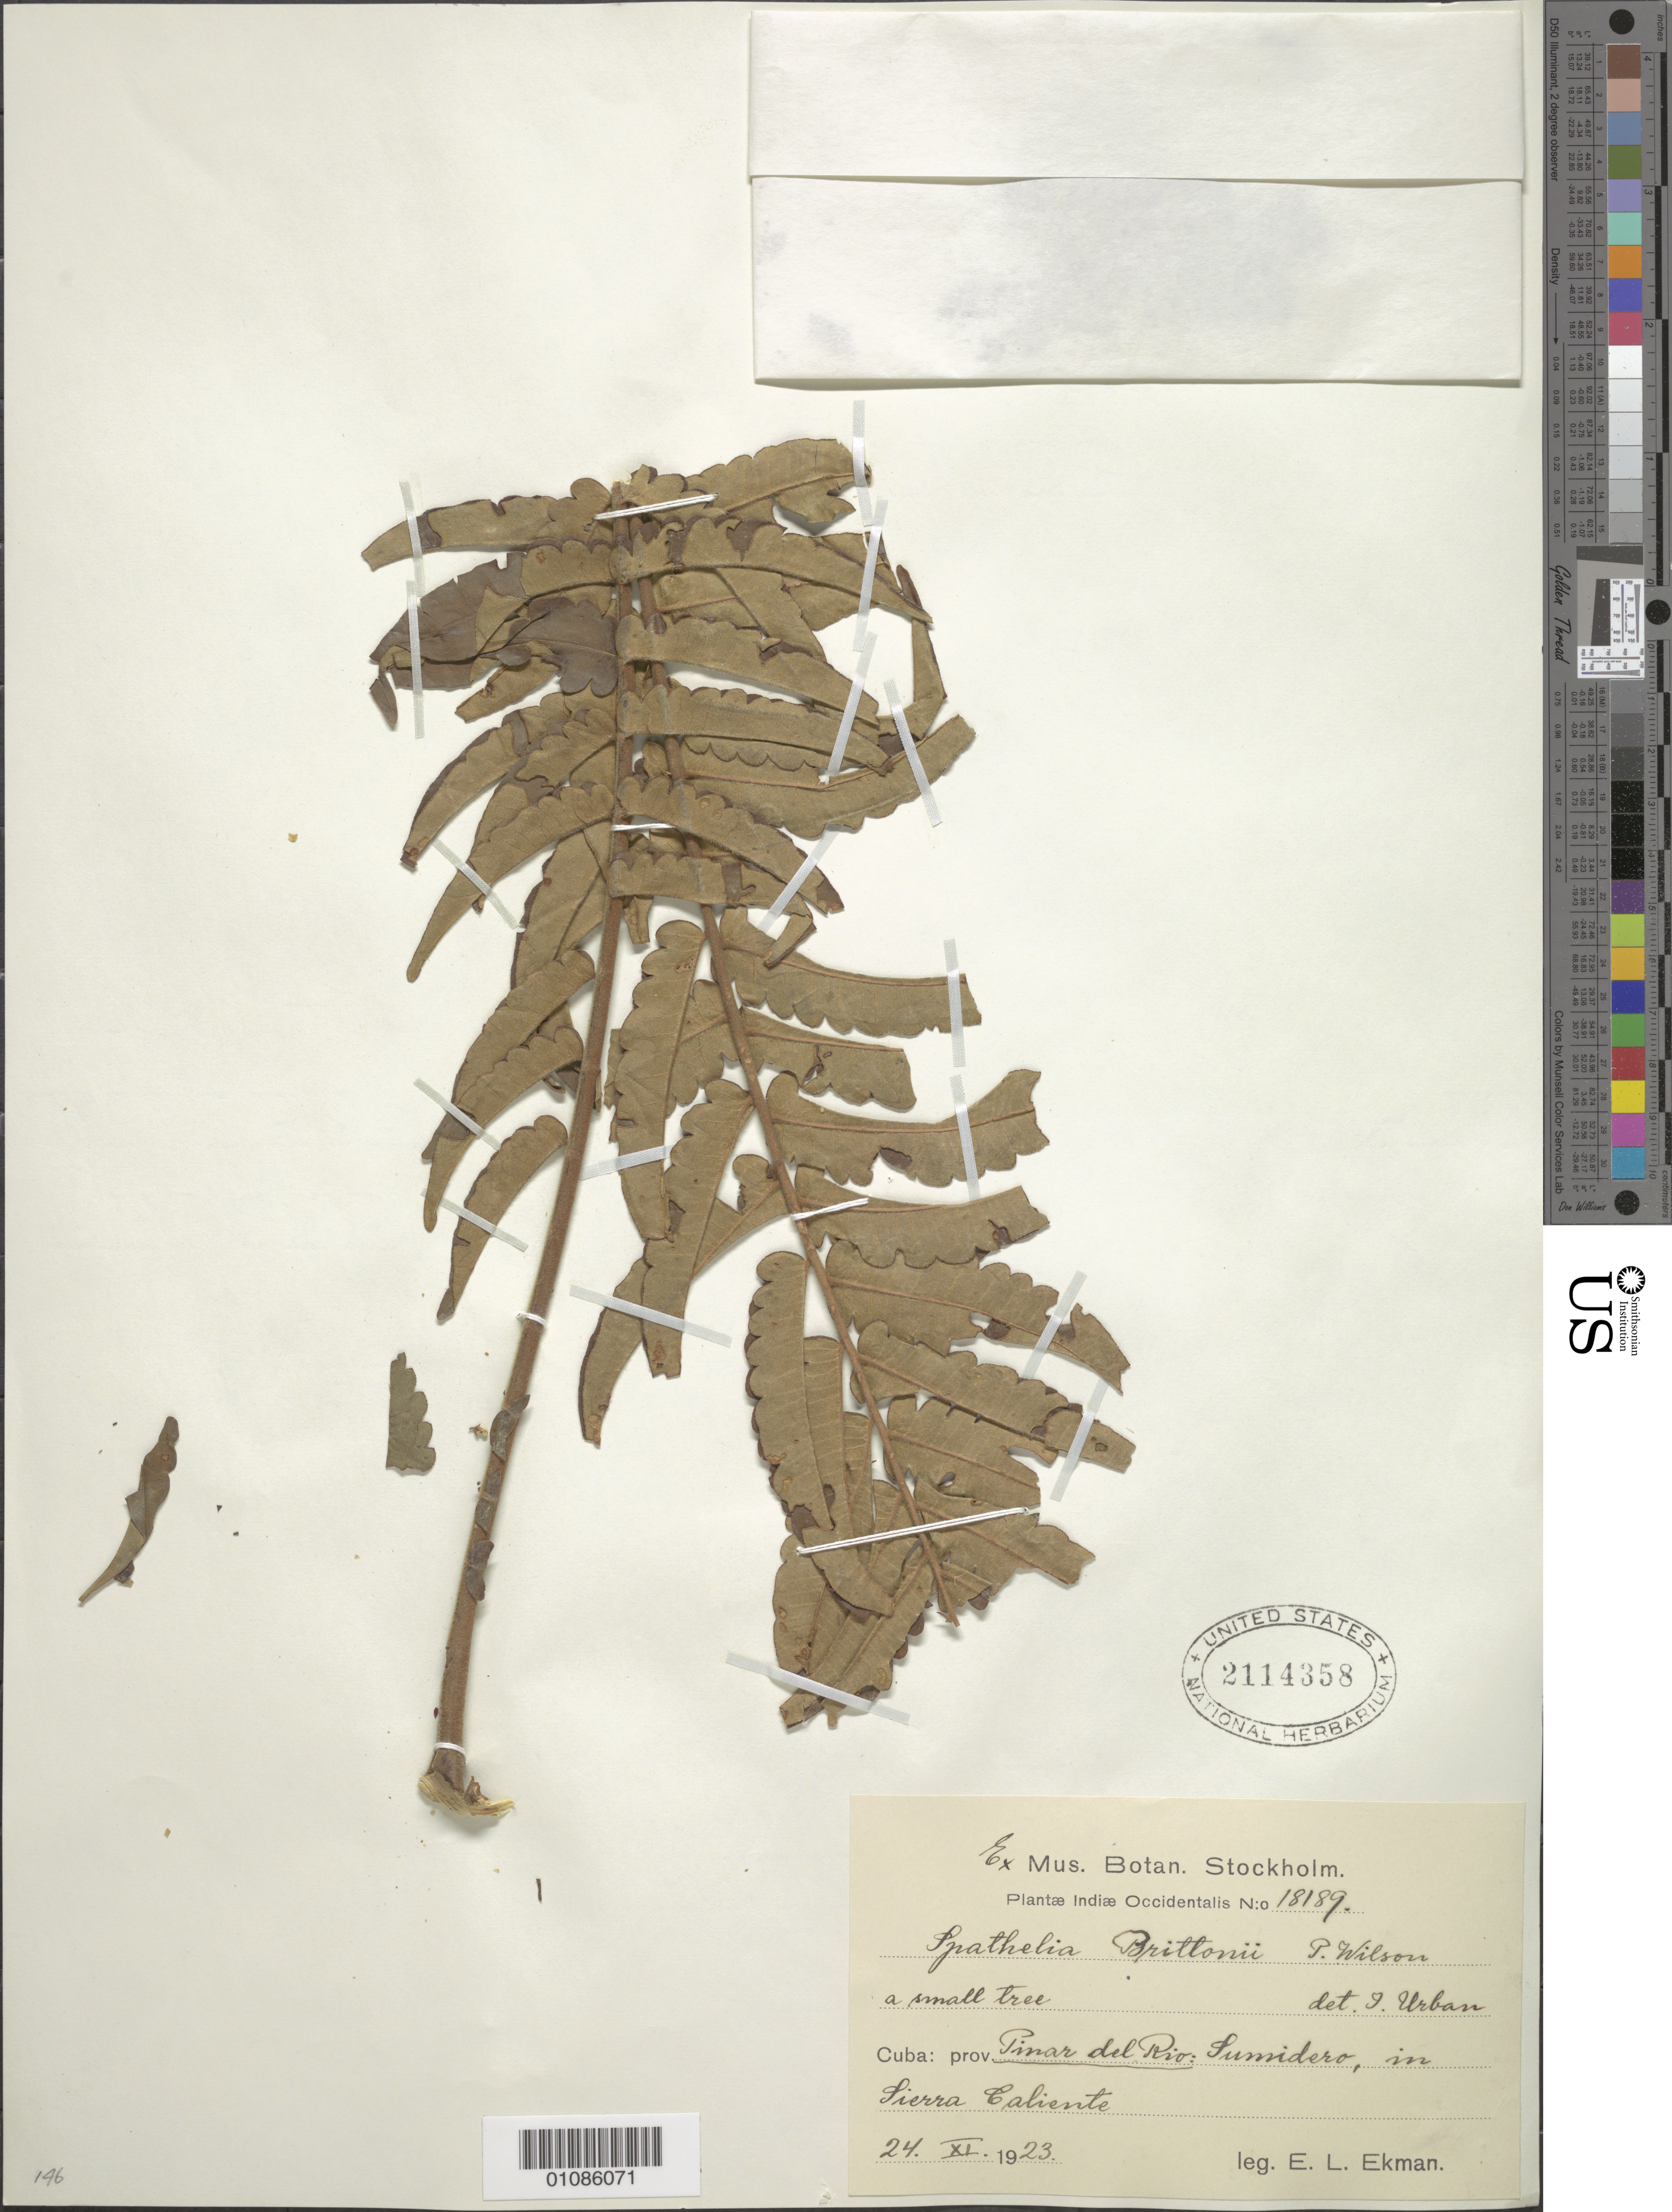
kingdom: Plantae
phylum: Tracheophyta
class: Magnoliopsida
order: Sapindales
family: Rutaceae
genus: Spathelia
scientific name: Spathelia brittonii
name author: P. Wilson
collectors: E. L. Ekman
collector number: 18189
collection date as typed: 24 May 1923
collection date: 1923-05-24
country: Cuba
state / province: Pinar del Rio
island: Cuba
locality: Pinar del Rio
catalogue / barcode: US 2114358